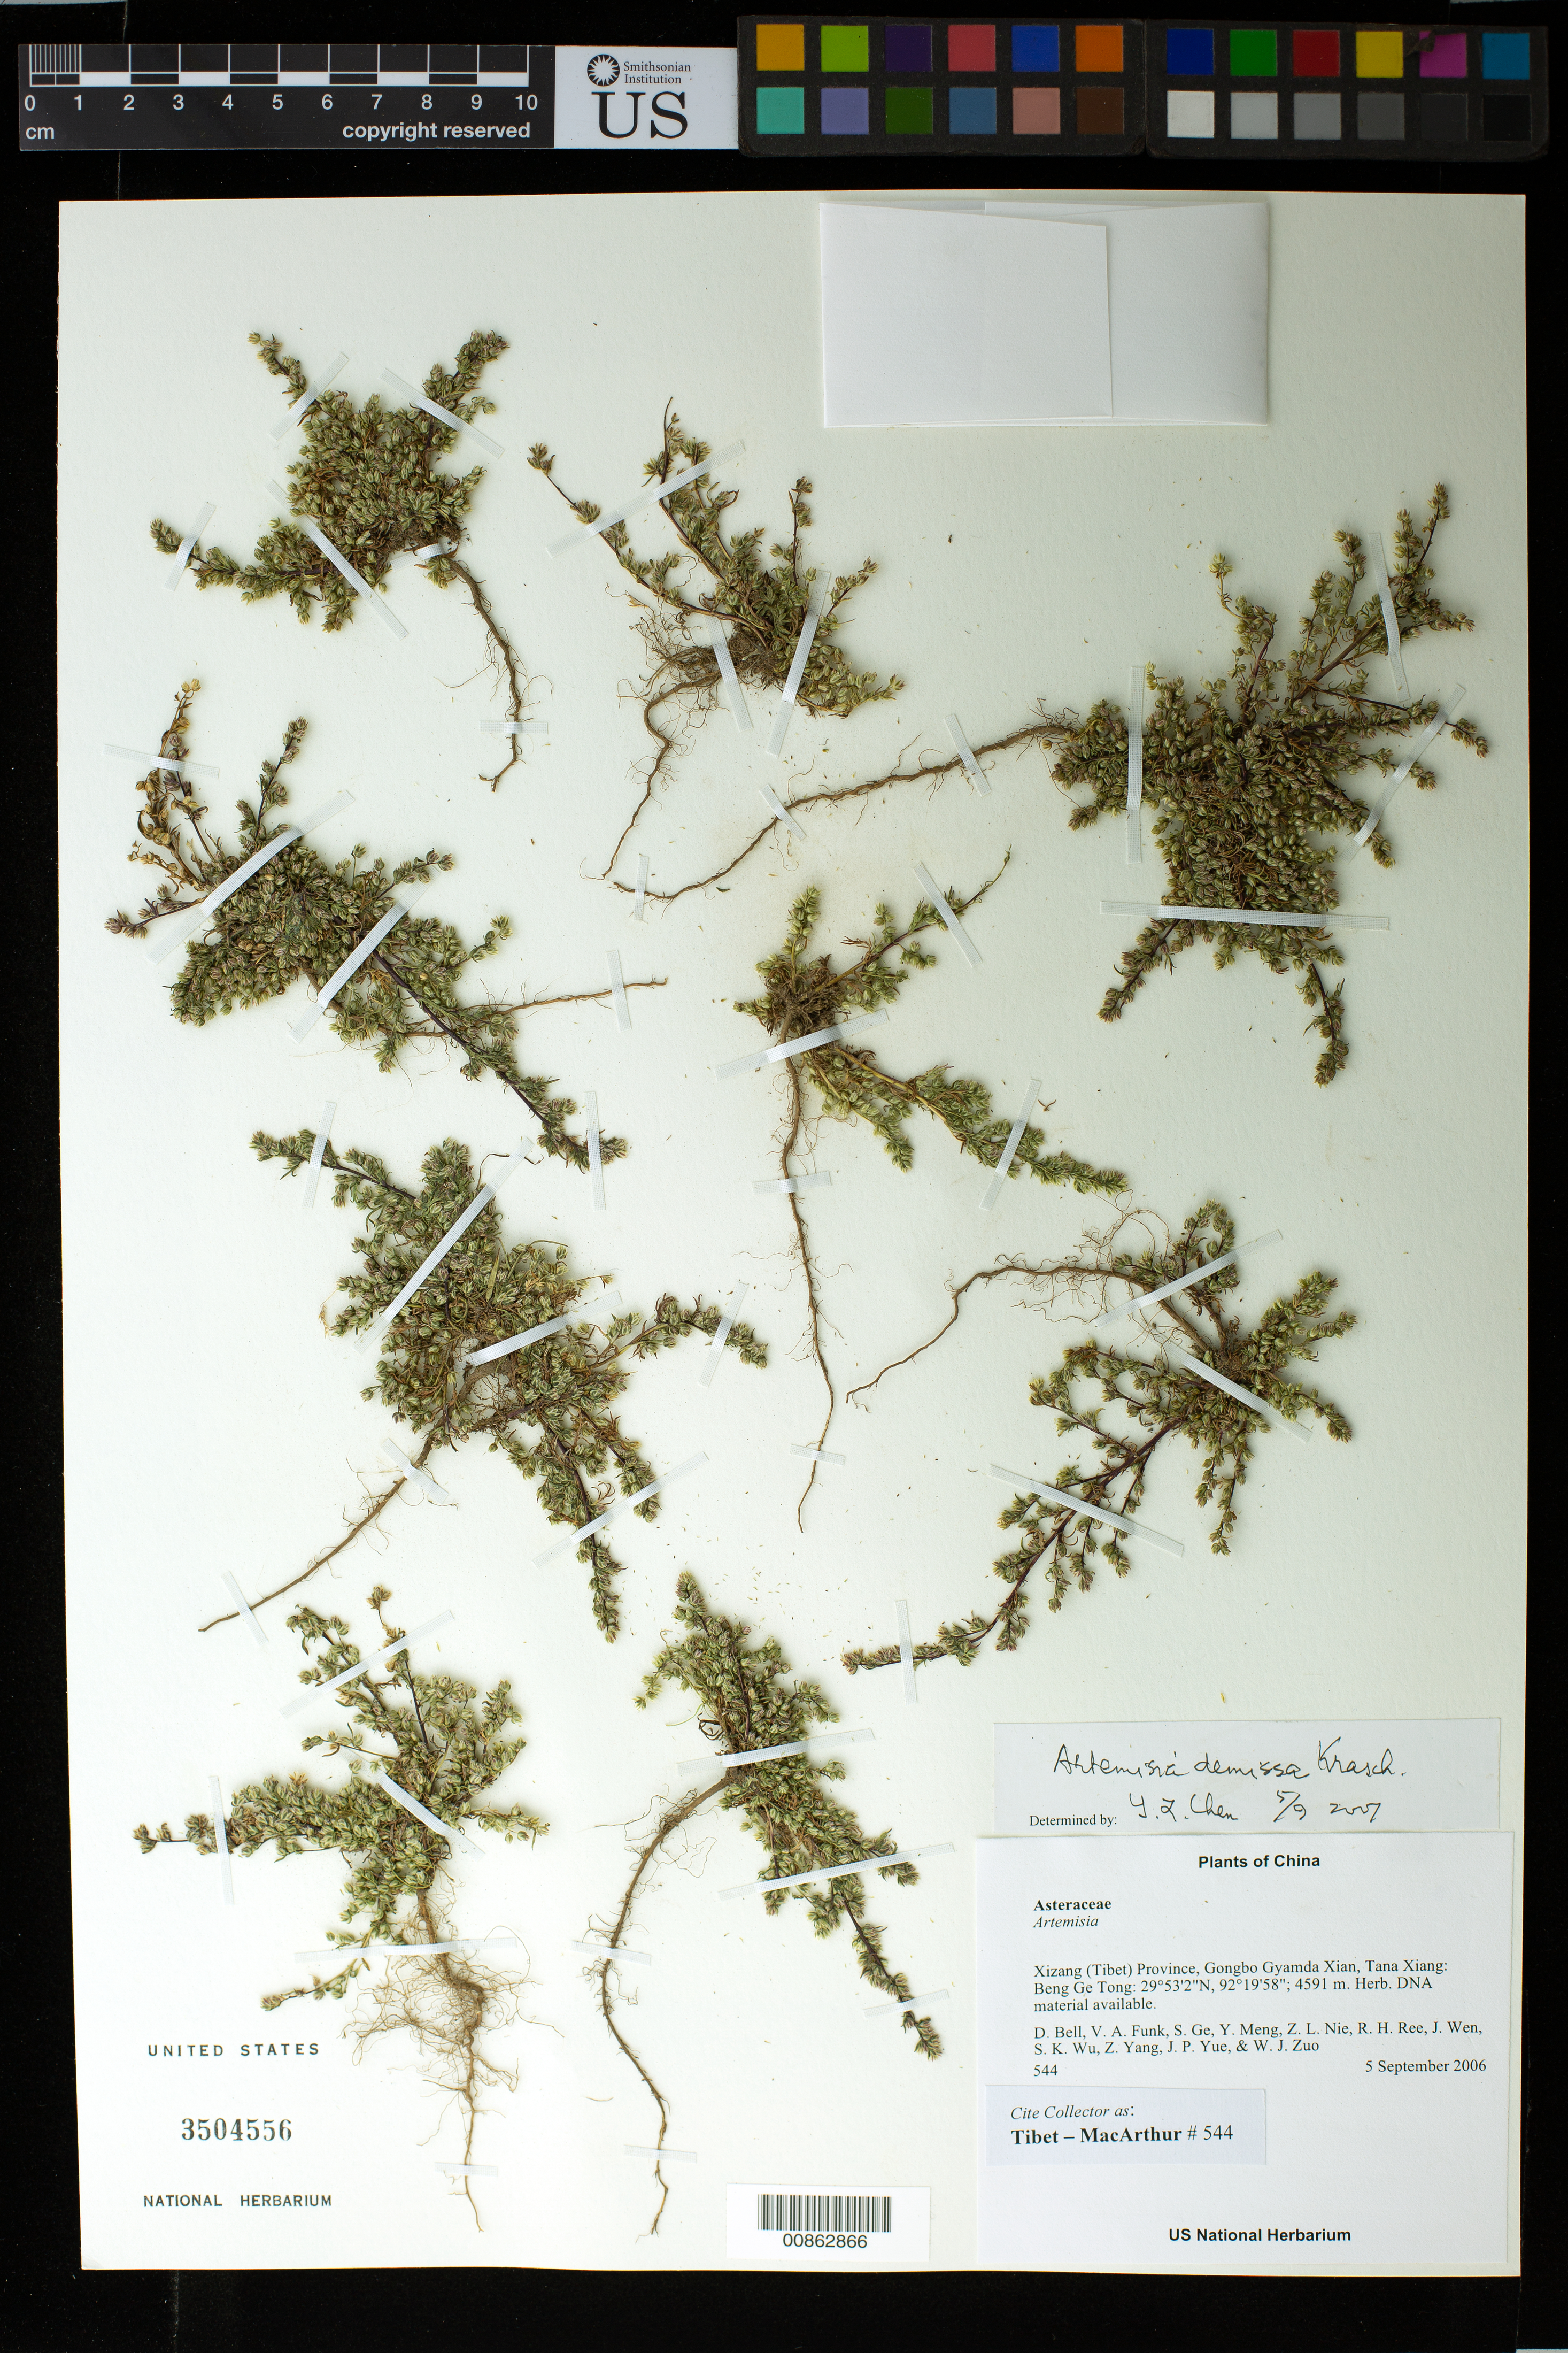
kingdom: Plantae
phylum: Tracheophyta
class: Magnoliopsida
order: Asterales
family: Asteraceae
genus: Artemisia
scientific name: Artemisia demissa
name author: Krascheninnikov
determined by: Yilin Chen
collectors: Tibet-MacArthur, D. A. Bell, V. Funk, S. Ge, Y. Meng, Z. Nie, R. Ree, J. Wen, S. K. Wu, Z. Yang, J. Yue & W. Zuo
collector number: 544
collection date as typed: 05 Sep 2006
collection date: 2006-09-05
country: China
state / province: Xizang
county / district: Gongbo Gyamda Xian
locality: Tana Xiang: Beng Ge Tong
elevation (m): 4591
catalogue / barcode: US 3504556